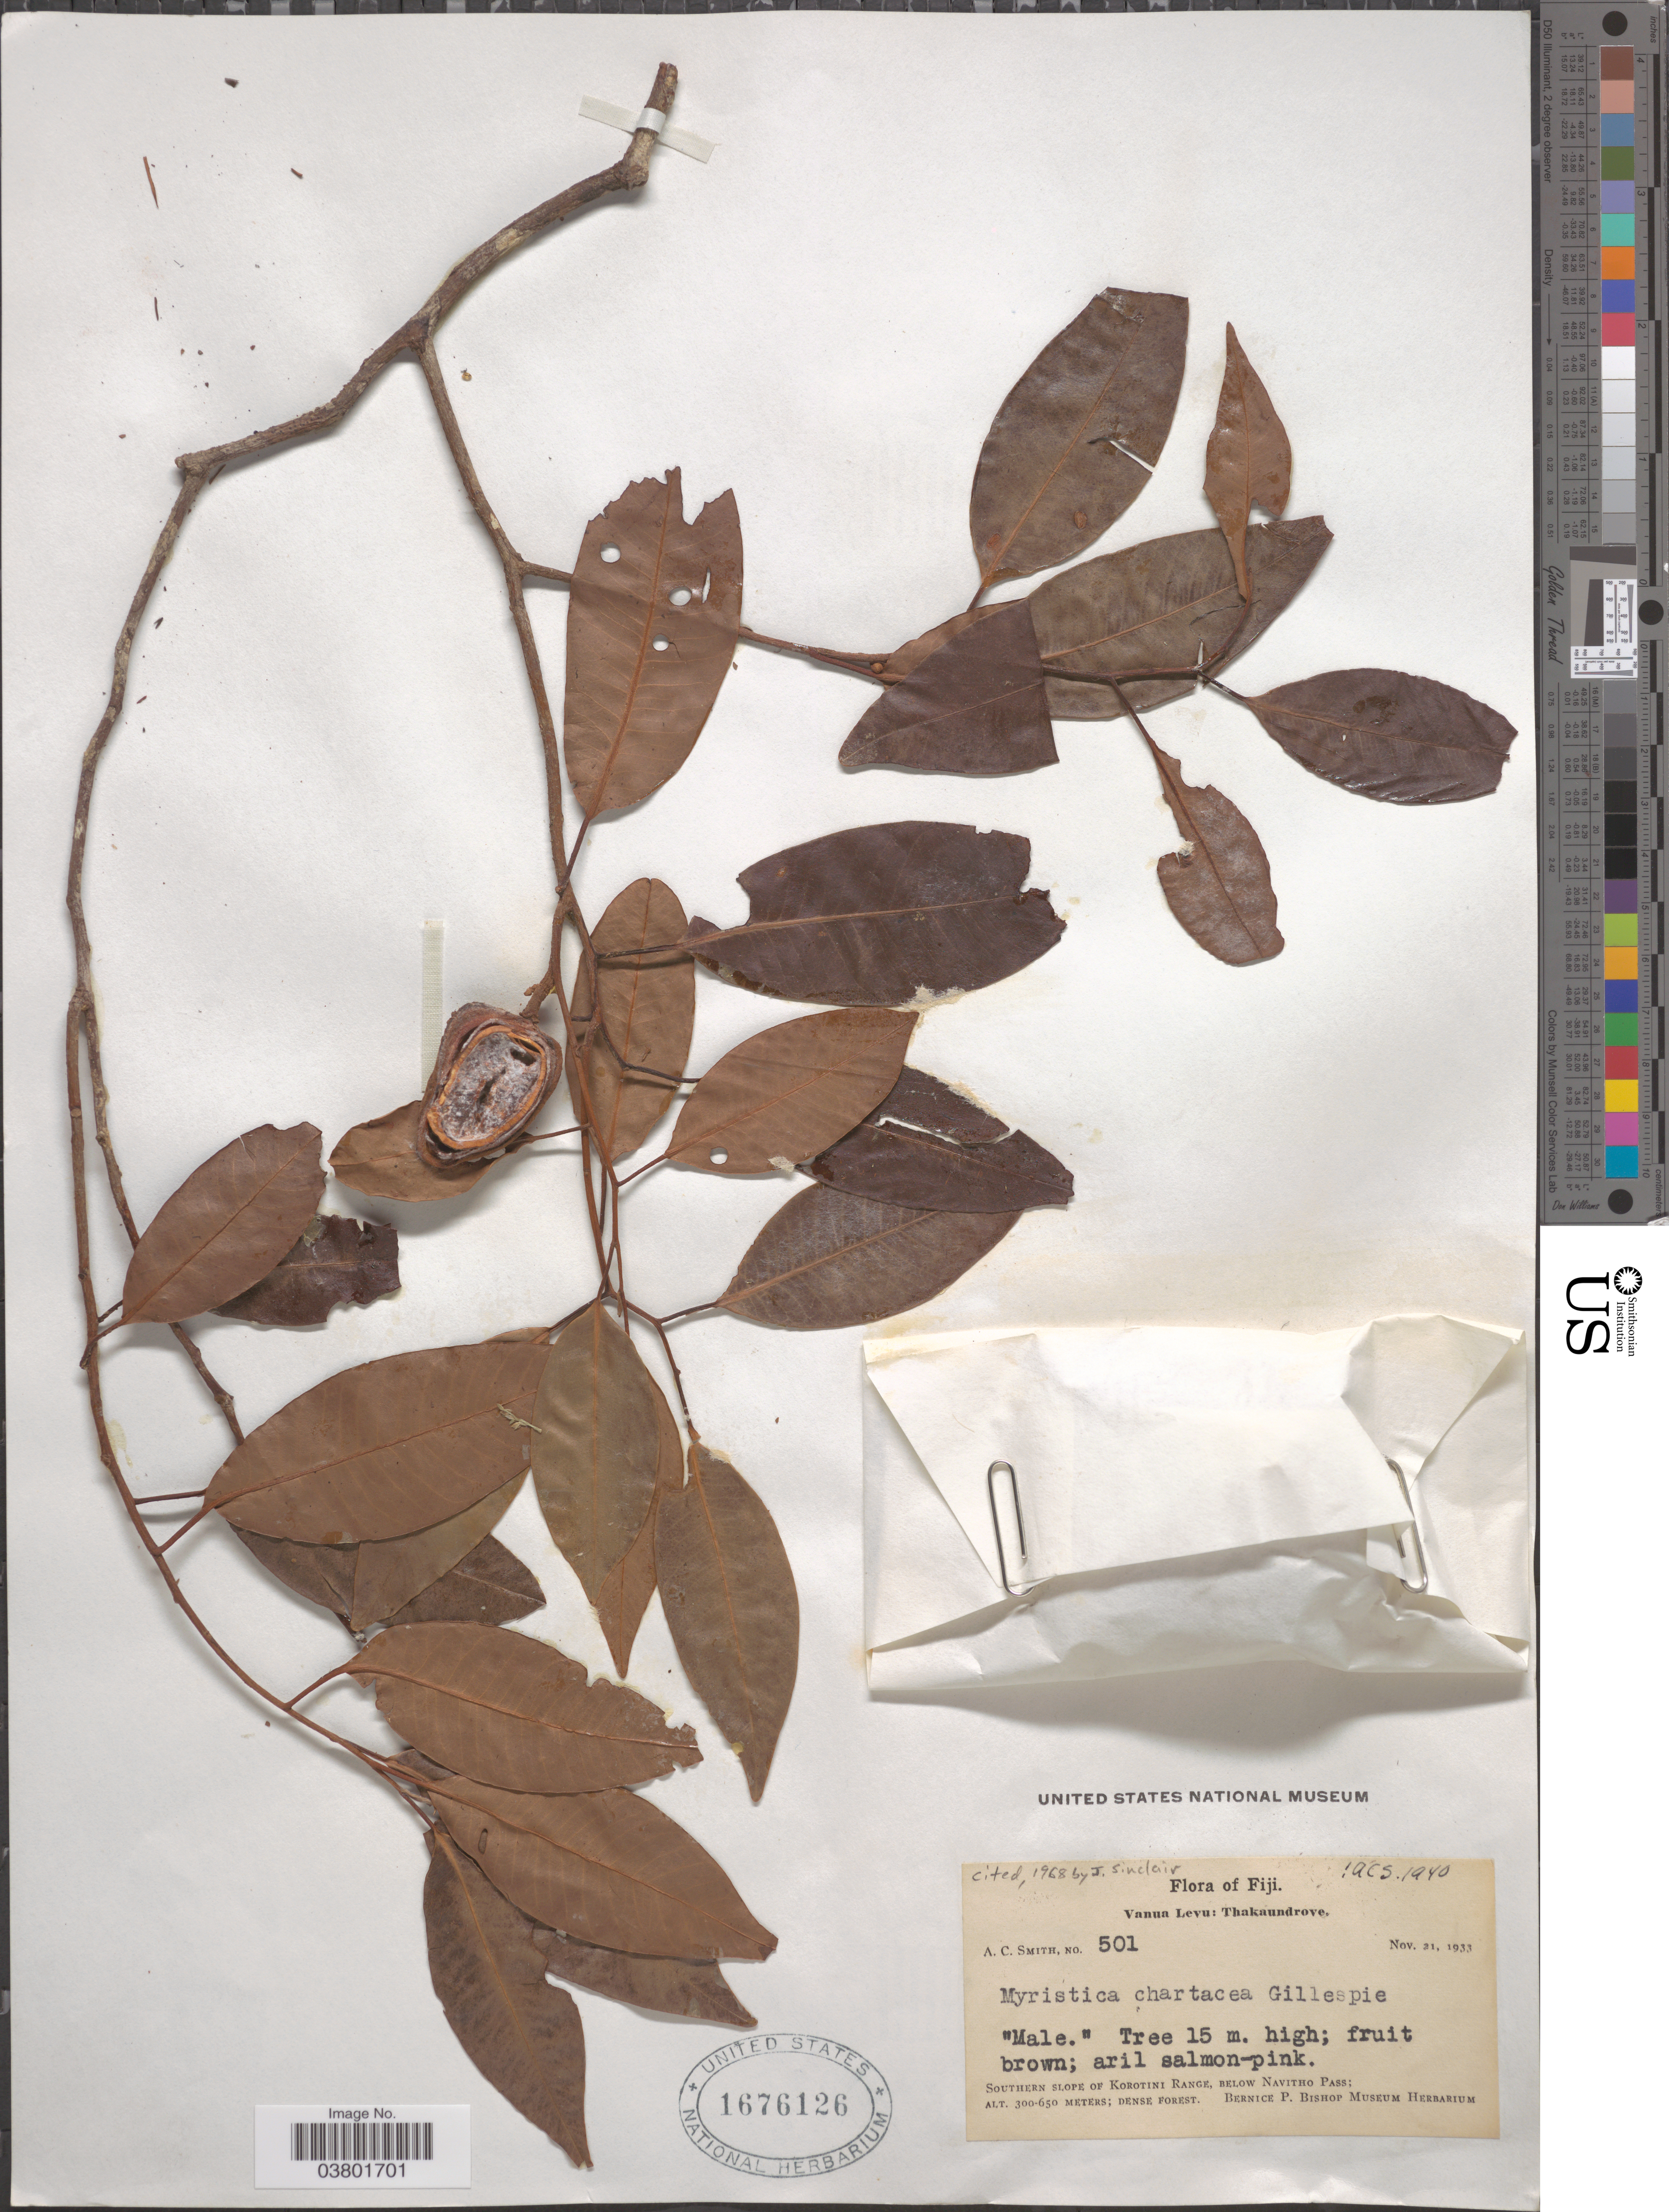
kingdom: Plantae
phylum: Tracheophyta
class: Magnoliopsida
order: Magnoliales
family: Myristicaceae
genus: Myristica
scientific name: Myristica chartacea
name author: Gillespie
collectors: A. C. Smith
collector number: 501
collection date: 1933-11-21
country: Fiji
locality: Vanua Levu: Thakaundrove. Southern slope of Korotini Range, Below Navitho Pass.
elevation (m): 300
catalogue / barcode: US 1676126